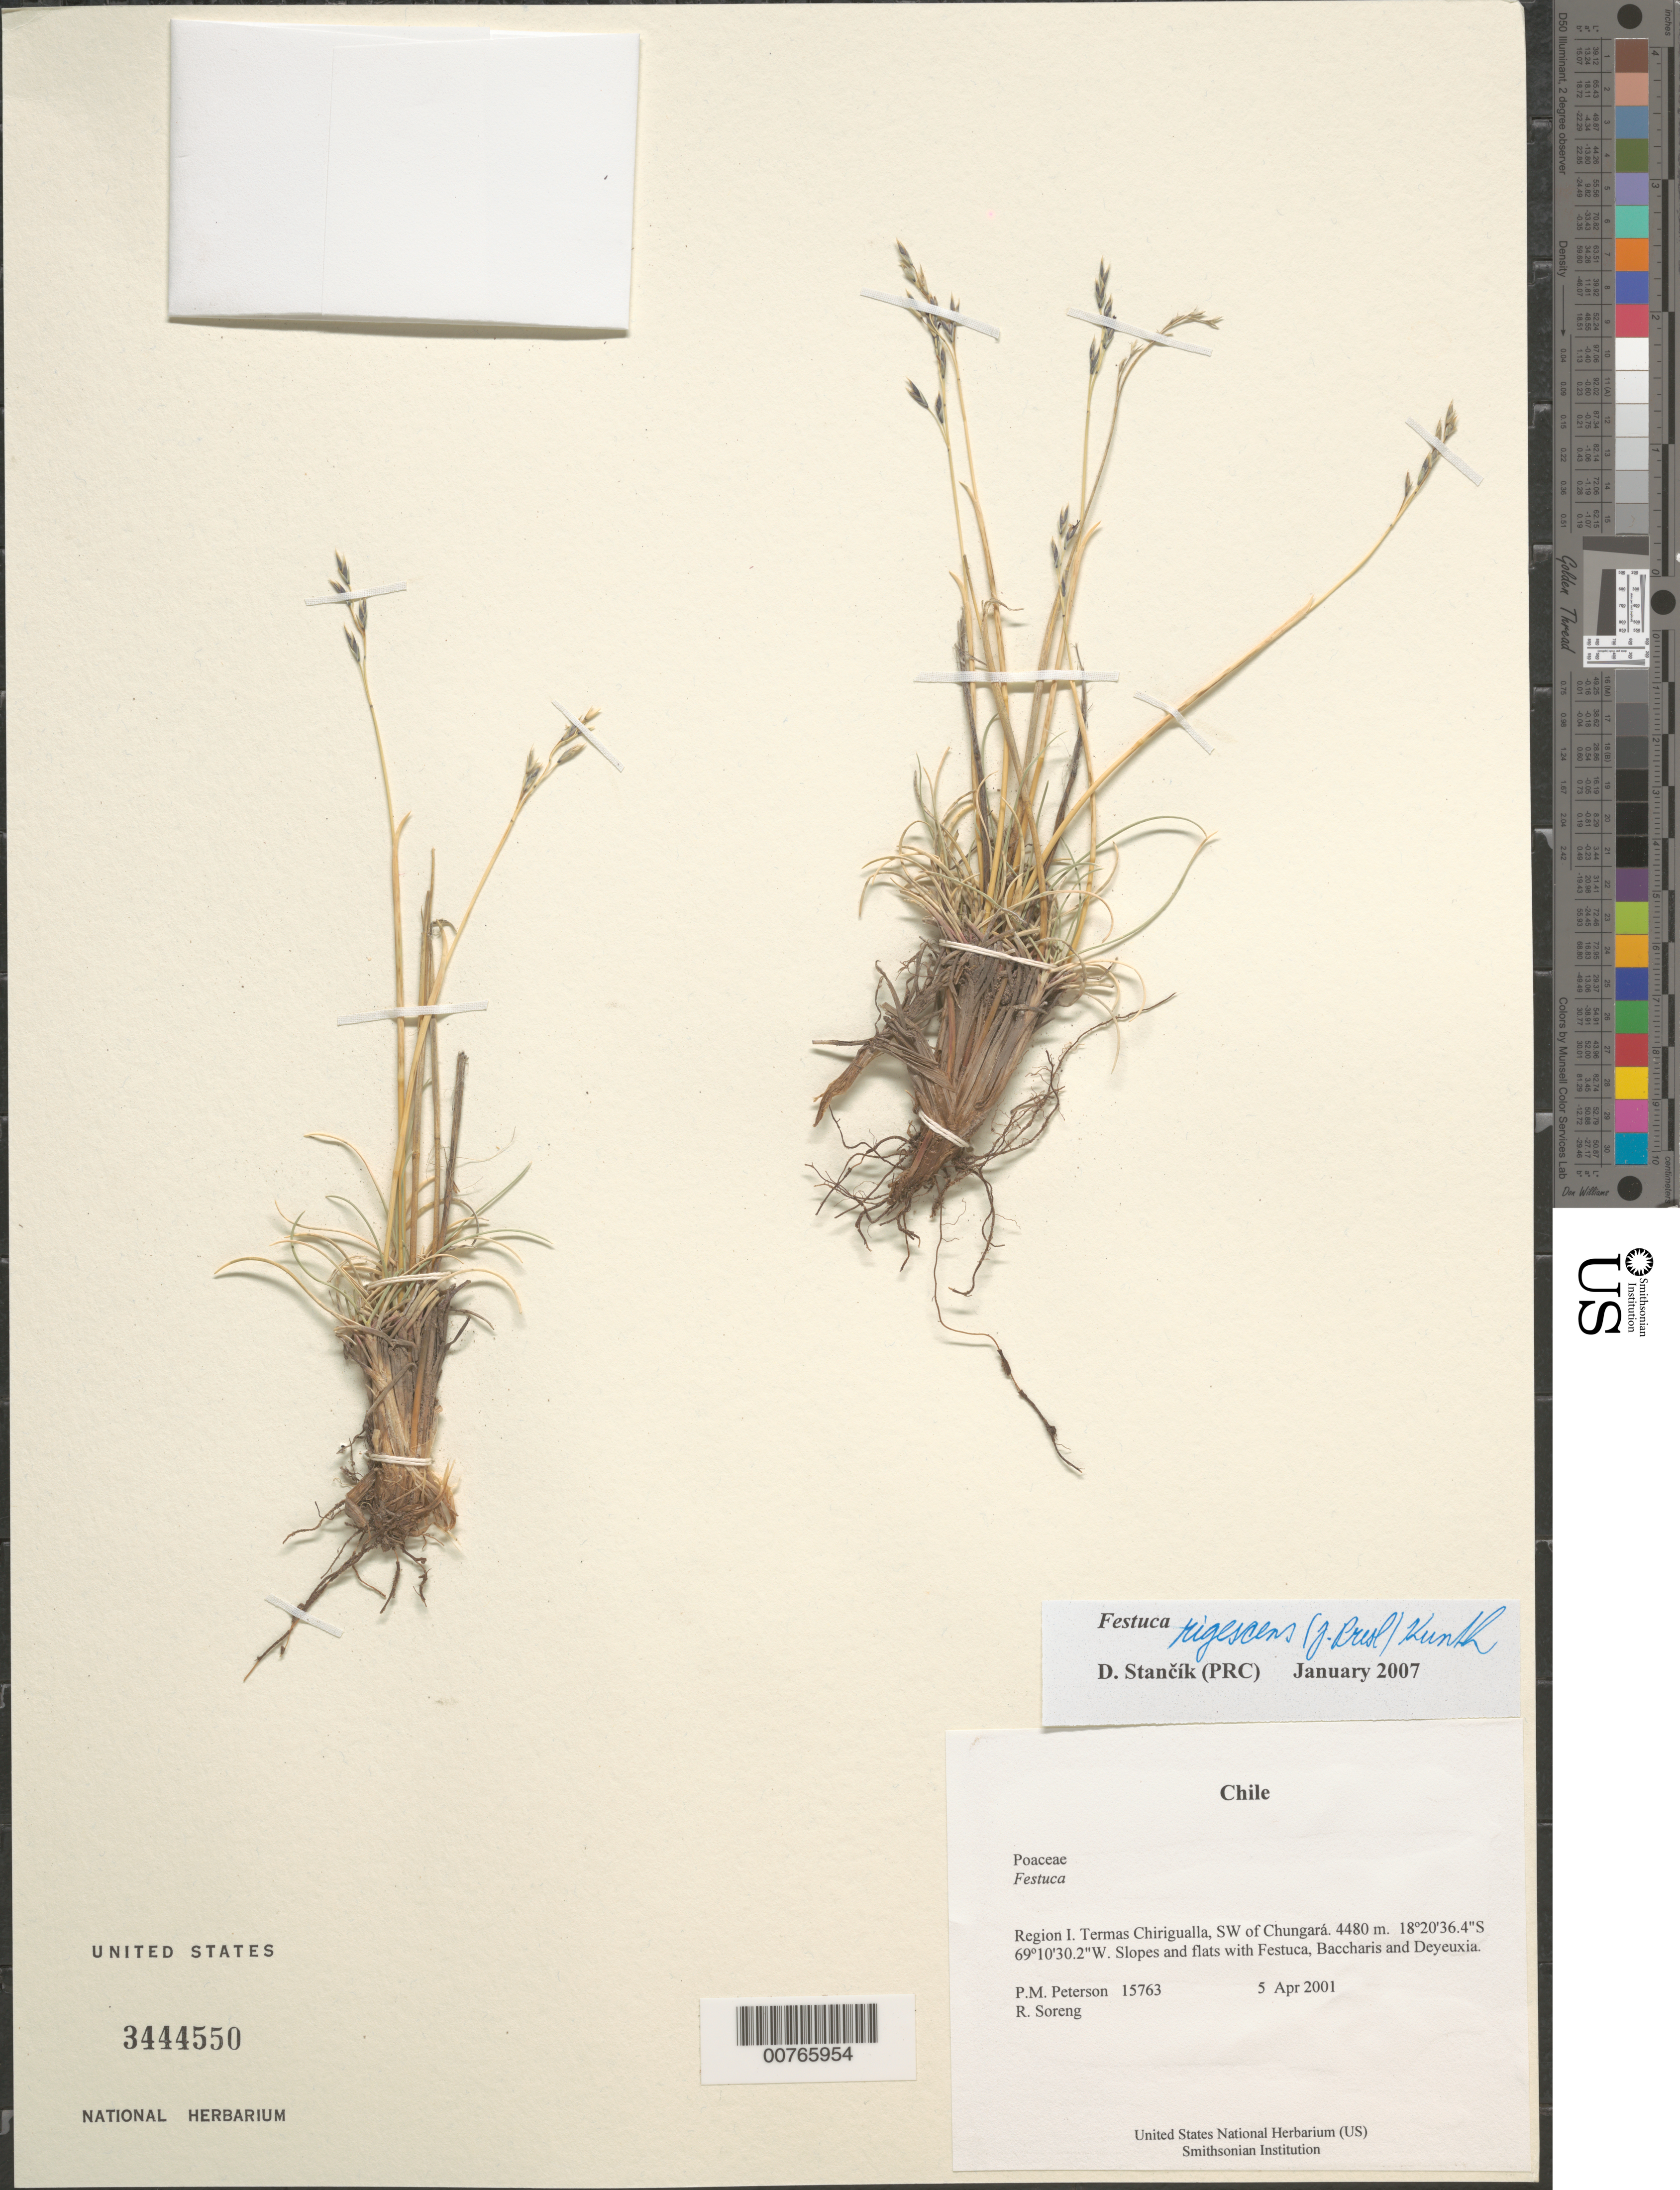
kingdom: Plantae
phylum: Tracheophyta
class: Liliopsida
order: Poales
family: Poaceae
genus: Festuca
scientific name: Festuca rigescens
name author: (J. Presl) Kunth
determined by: Stancik, D.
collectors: P. M. Peterson & R. J. Soreng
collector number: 15763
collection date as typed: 05 Apr 2001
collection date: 2001-04-05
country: Chile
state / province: Tarapacá (I)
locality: Termas Chirigualla, SW of Chungará.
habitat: Slopes and flats with Festuca, Baccharis and Deyeuxia.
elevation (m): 4480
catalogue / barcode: US 3444550